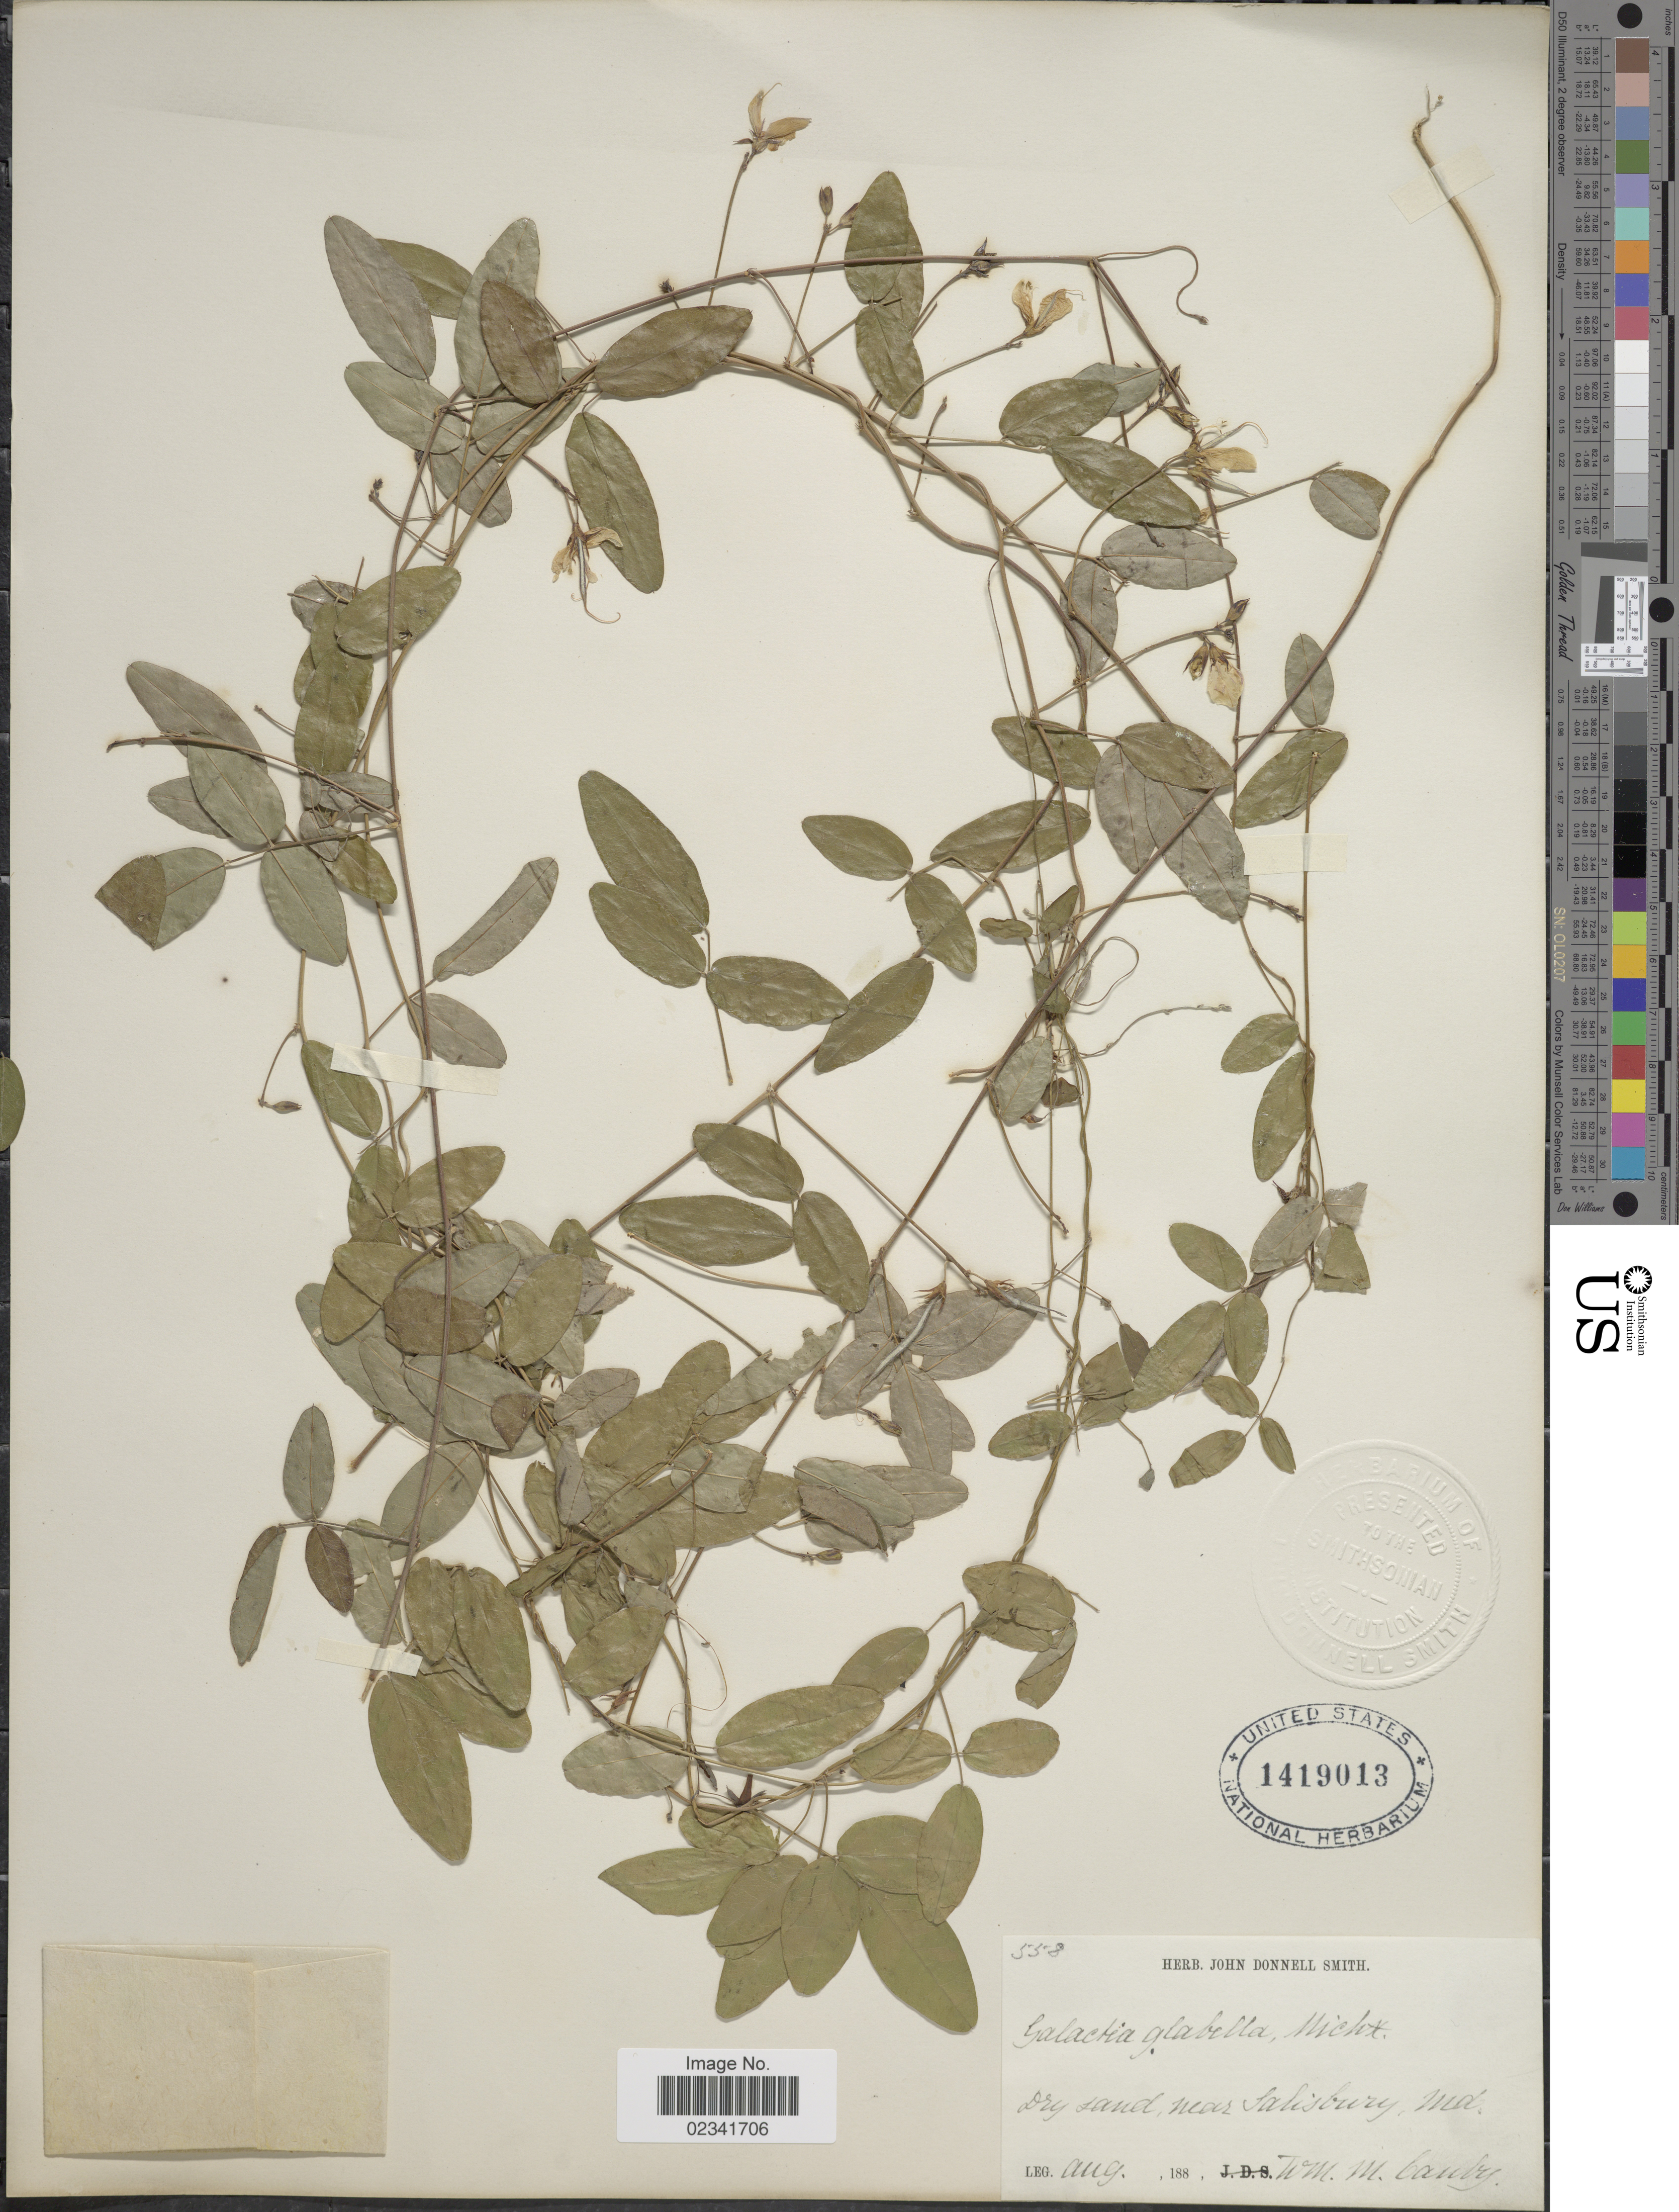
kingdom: Plantae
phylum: Tracheophyta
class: Magnoliopsida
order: Fabales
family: Fabaceae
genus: Galactia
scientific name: Galactia regularis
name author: (L.) Britton, Stearns & Poggenb.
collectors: W. M. Canby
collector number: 558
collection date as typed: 188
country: United States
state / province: Maryland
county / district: Wicomico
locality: Near Salisburg, Md.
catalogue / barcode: US 1419013